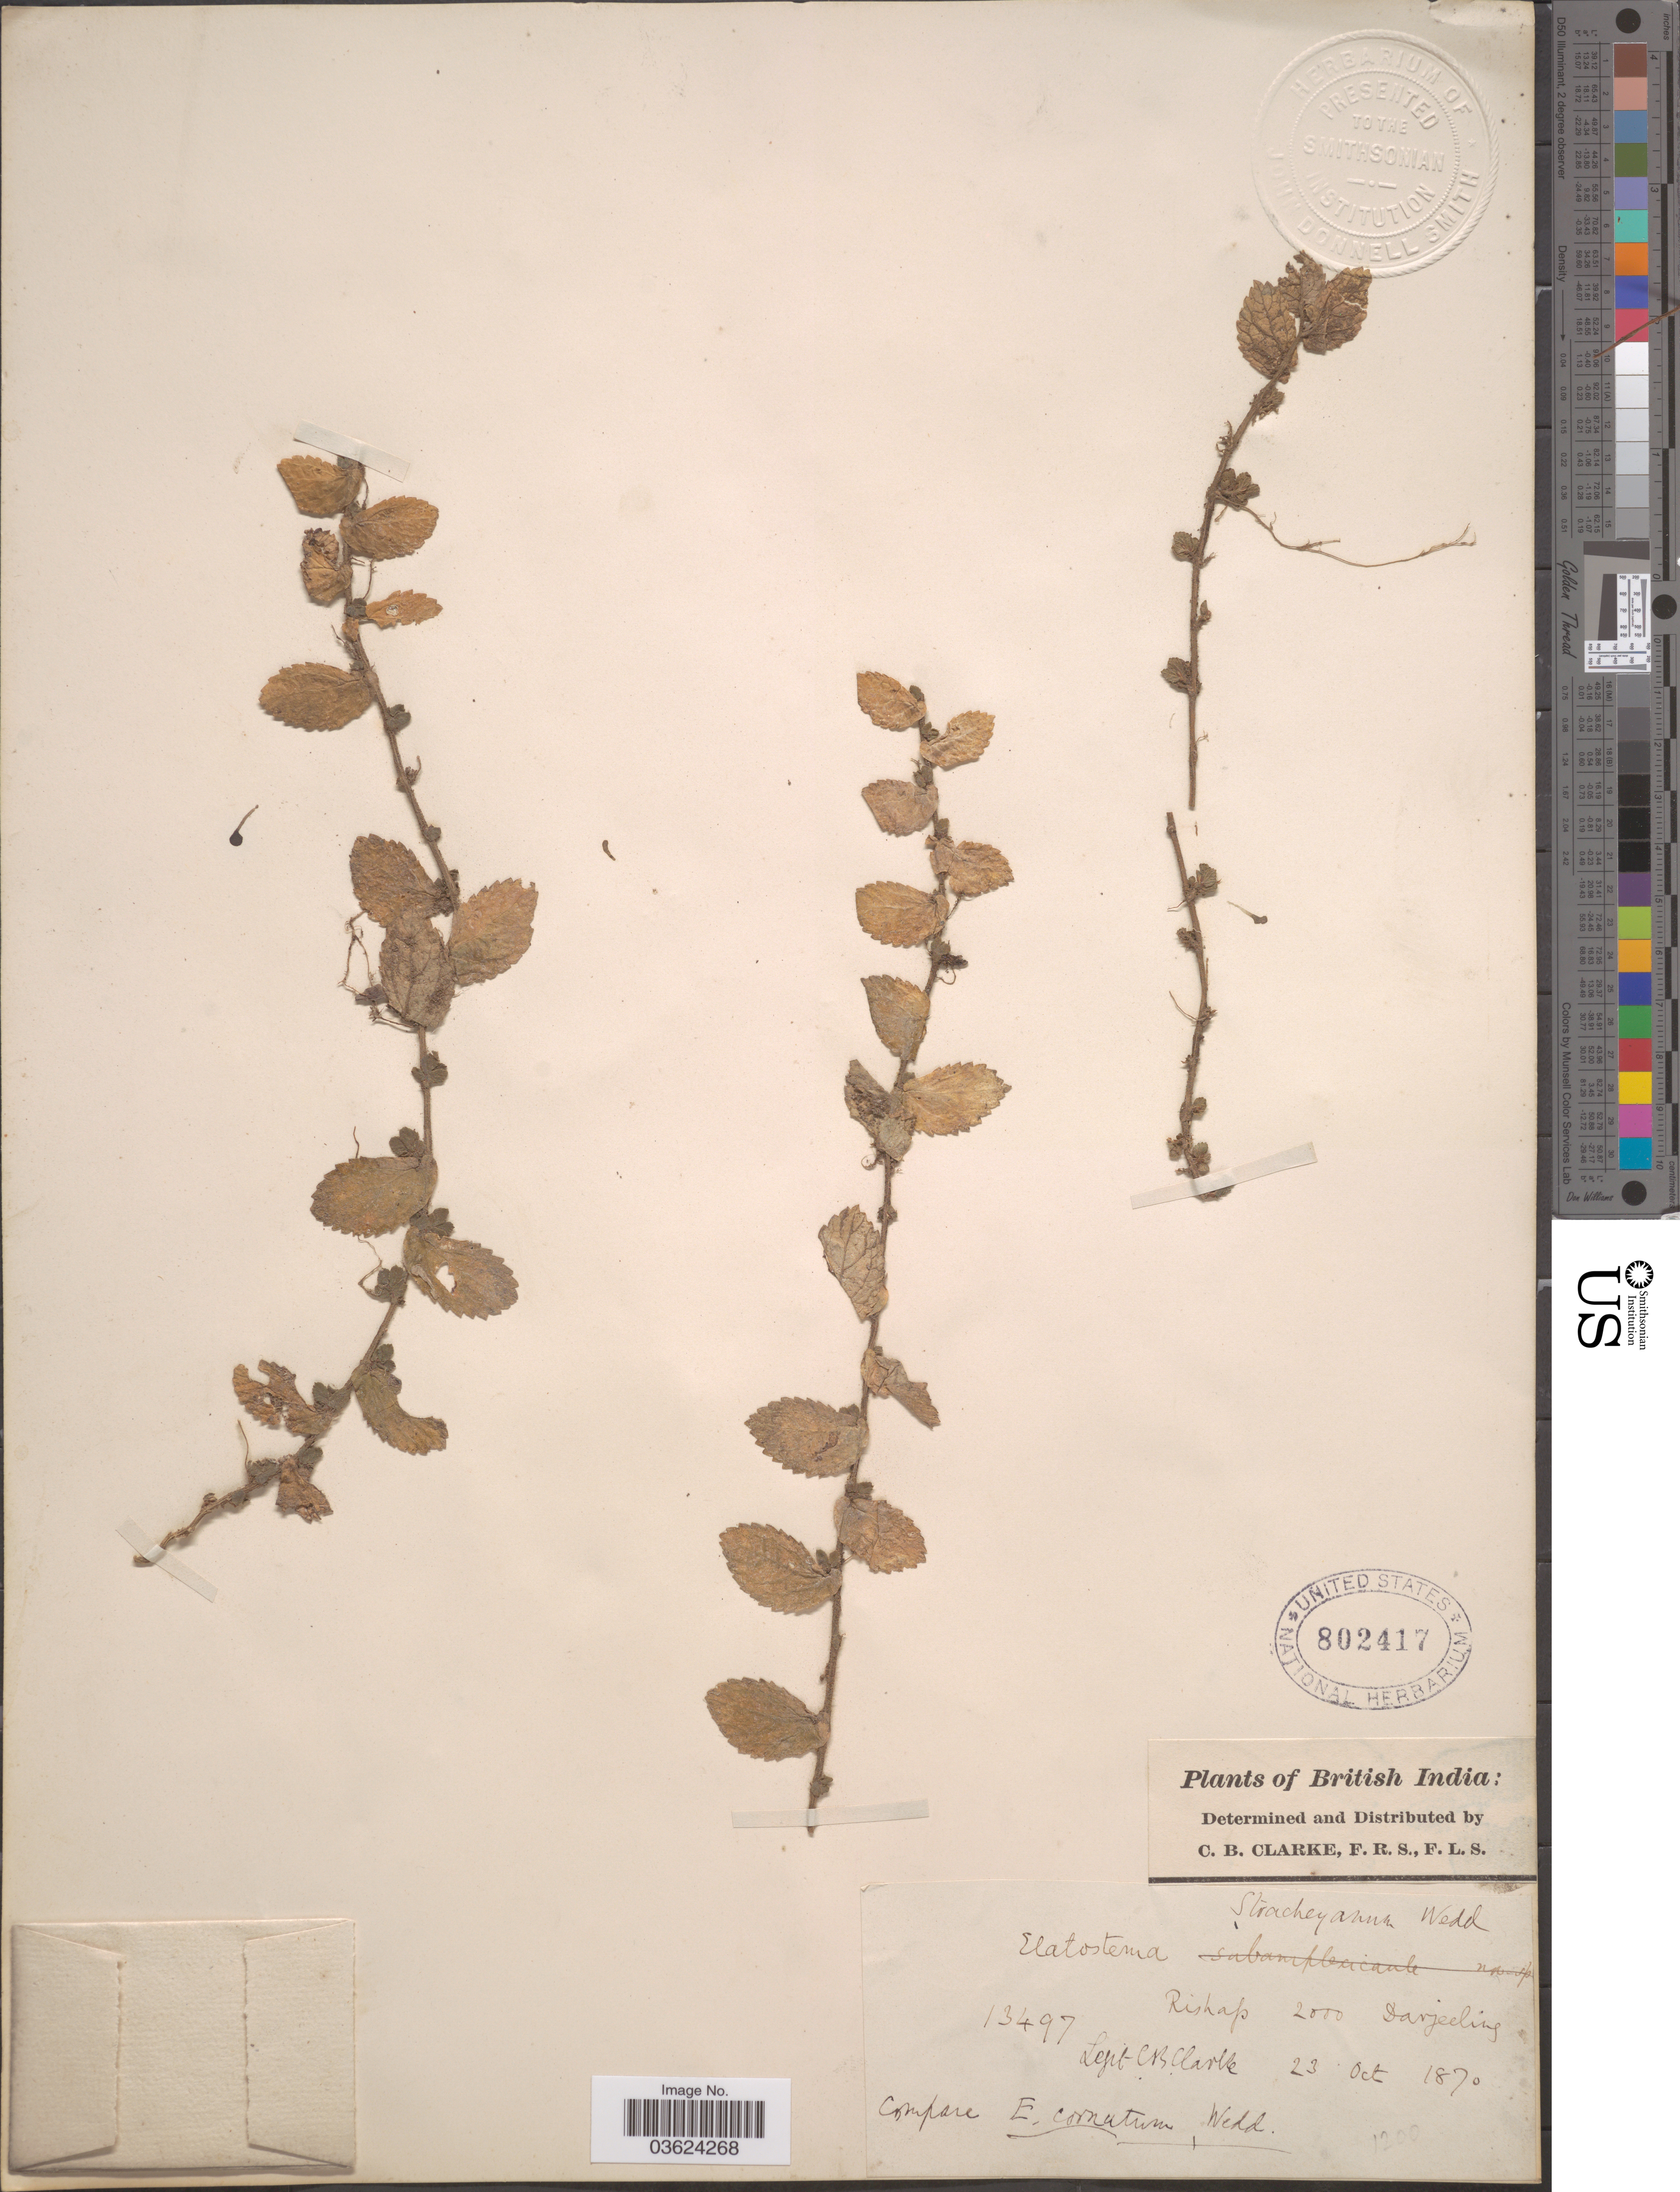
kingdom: Plantae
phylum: Tracheophyta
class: Magnoliopsida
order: Rosales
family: Urticaceae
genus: Elatostema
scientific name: Elatostema stracheyanum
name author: Wedd.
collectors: C. B. Clarke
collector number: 13497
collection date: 1870-10-23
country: India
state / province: West Bengal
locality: British India. Rishop. Darjeeling.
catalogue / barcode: US 802417